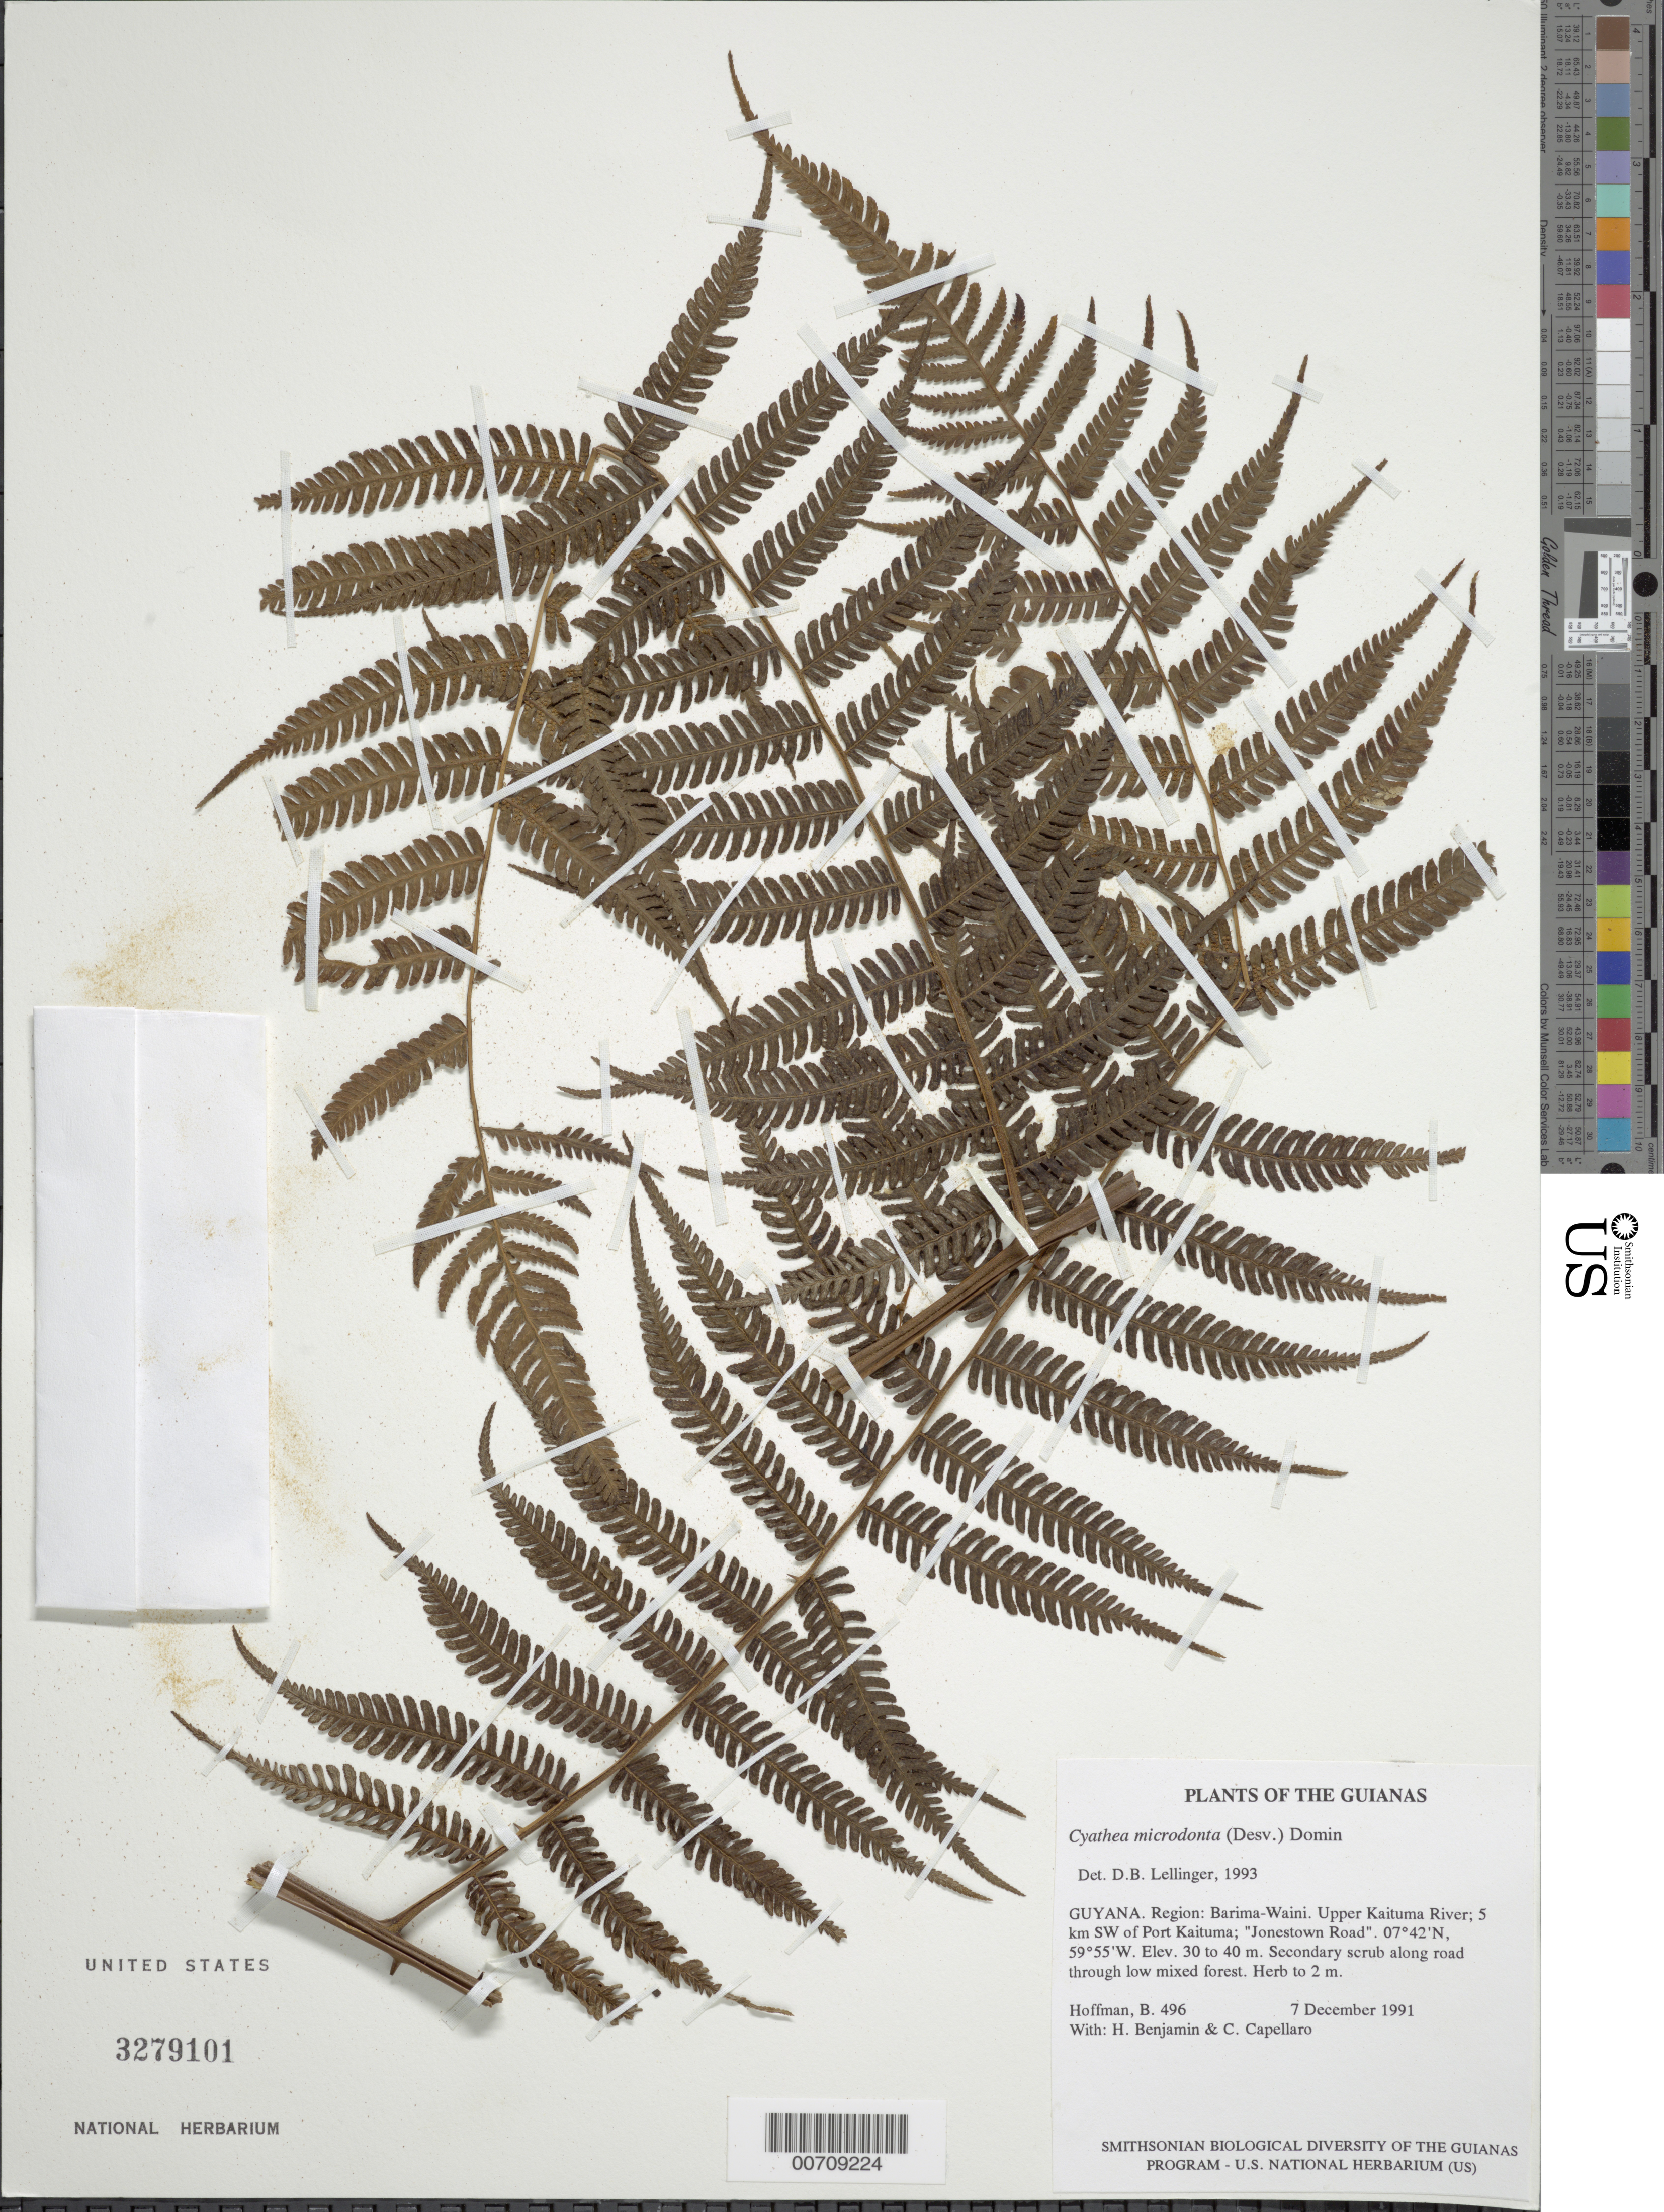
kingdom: Plantae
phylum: Tracheophyta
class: Polypodiopsida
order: Cyatheales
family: Cyatheaceae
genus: Cyathea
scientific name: Cyathea microdonta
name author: (Desv.) Domin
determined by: Lellinger, David B., (BOT), Smithsonian Institution - National Museum of Natural History (UNITED STATES)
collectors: B. Hoffman, H. Benjamin & C. Capellaro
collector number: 496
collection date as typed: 7 December 1991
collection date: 1991-12-07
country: Guyana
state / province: Barima-Waini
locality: Upper Kaituma River; 5 km SW of Port Kaituma; "Jonestown Road"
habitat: Secondary scrub along road through low mixed forest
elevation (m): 30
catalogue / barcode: US 3279101